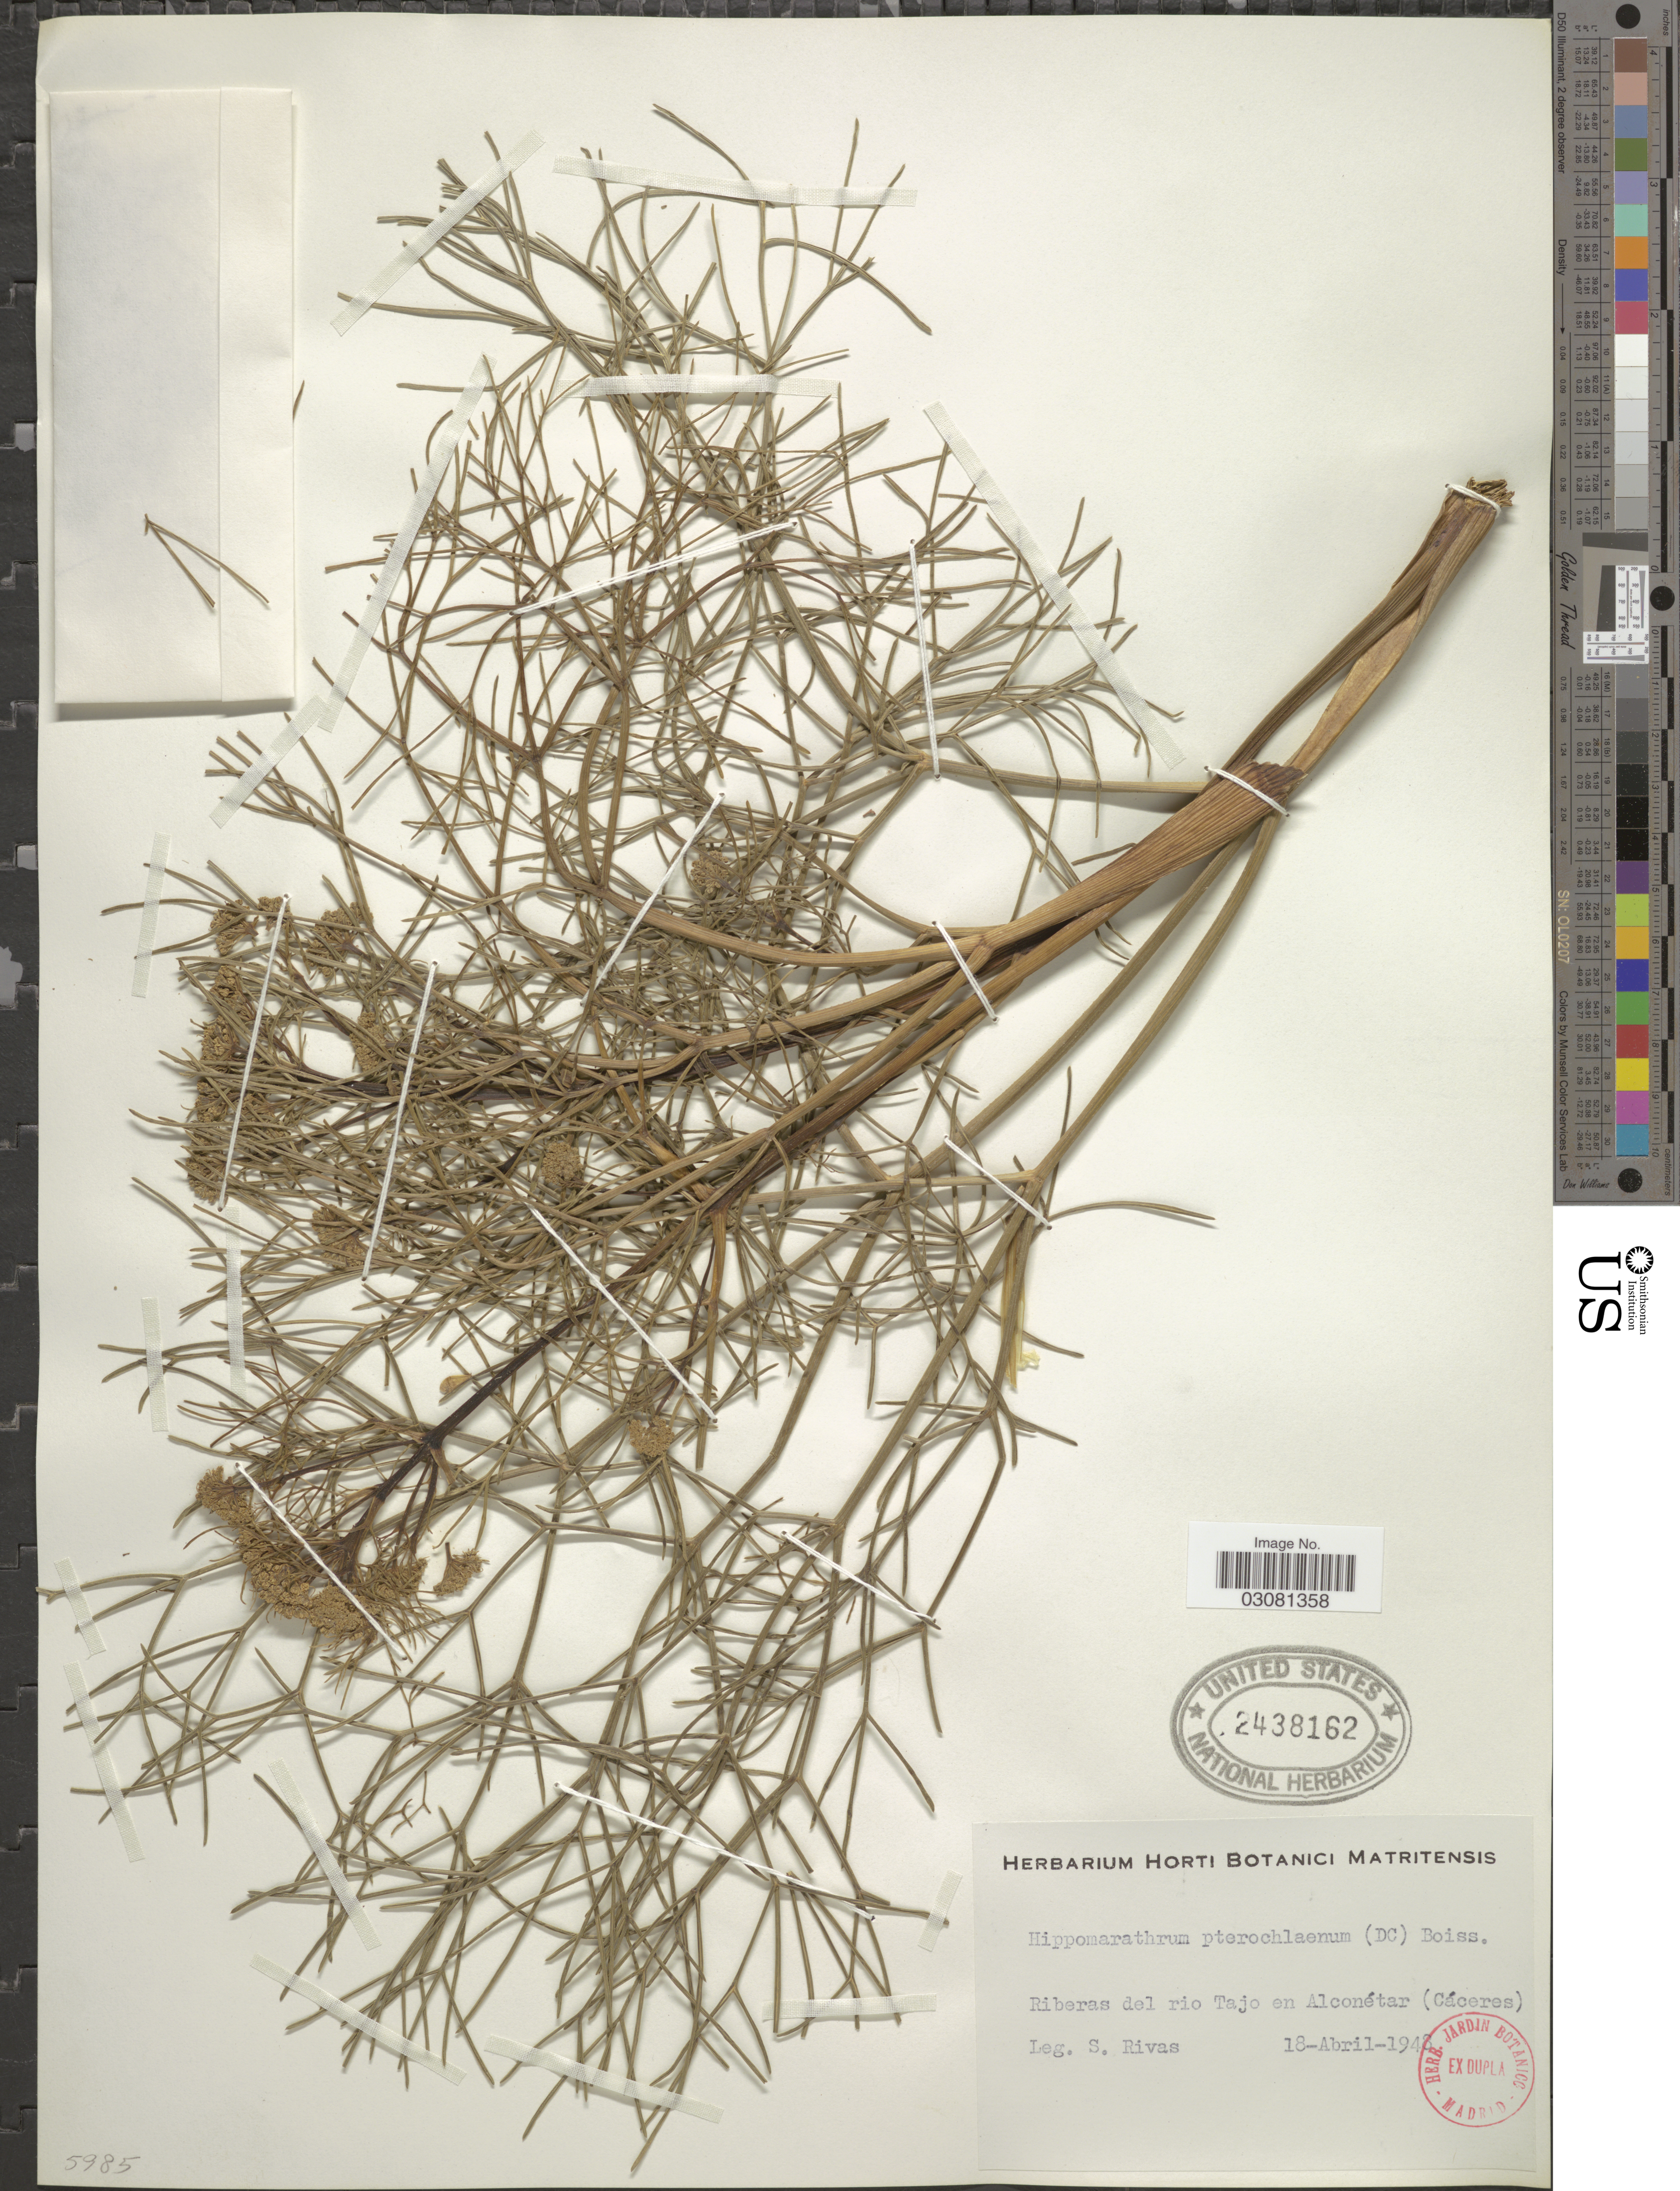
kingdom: Plantae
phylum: Tracheophyta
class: Magnoliopsida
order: Apiales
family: Apiaceae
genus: Hippomarathrum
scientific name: Hippomarathrum pterochlaenum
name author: (DC.) Boiss.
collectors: S. Rivas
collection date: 1948-04-18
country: Spain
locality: Riberas del rio Tajo en Alconétar (Cáceres).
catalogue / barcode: US 2438162